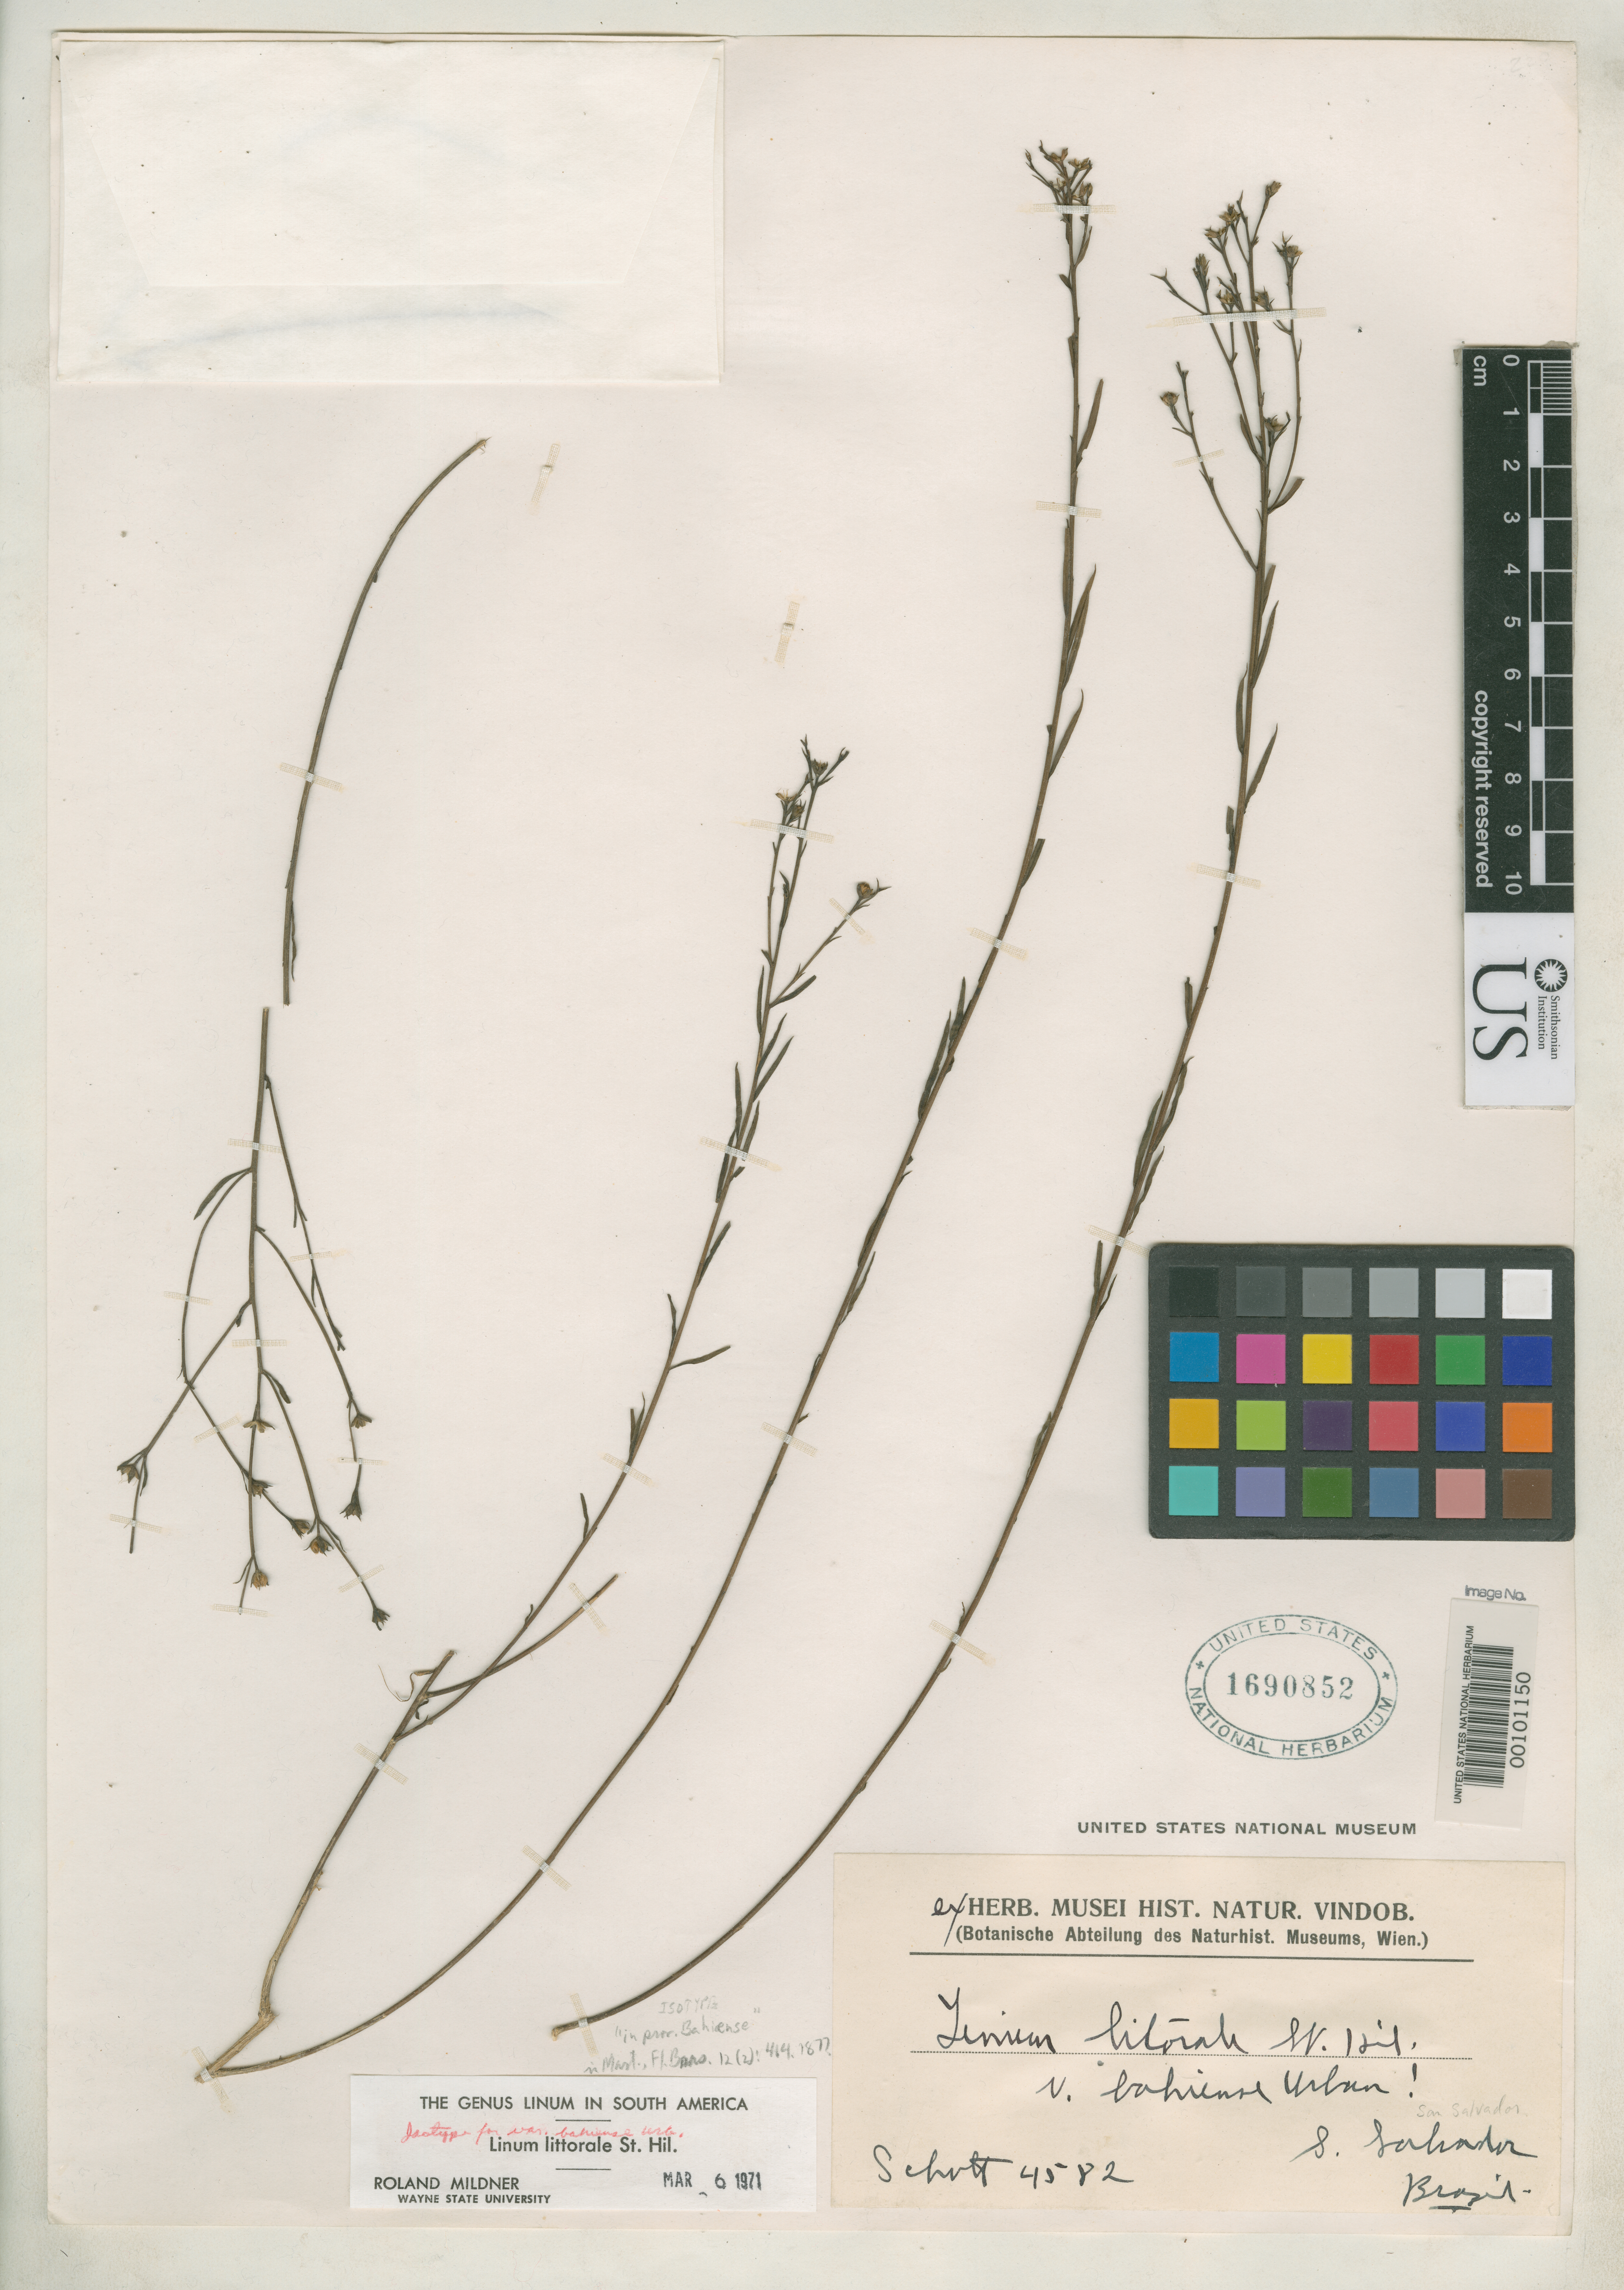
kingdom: Plantae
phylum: Tracheophyta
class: Magnoliopsida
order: Malpighiales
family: Linaceae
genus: Linum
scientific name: Linum littorale var. bakiense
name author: Urb. in Mart.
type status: Isotype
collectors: H. W. Schott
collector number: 4582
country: Brazil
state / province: Bahia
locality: San Salvador.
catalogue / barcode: US 1690852